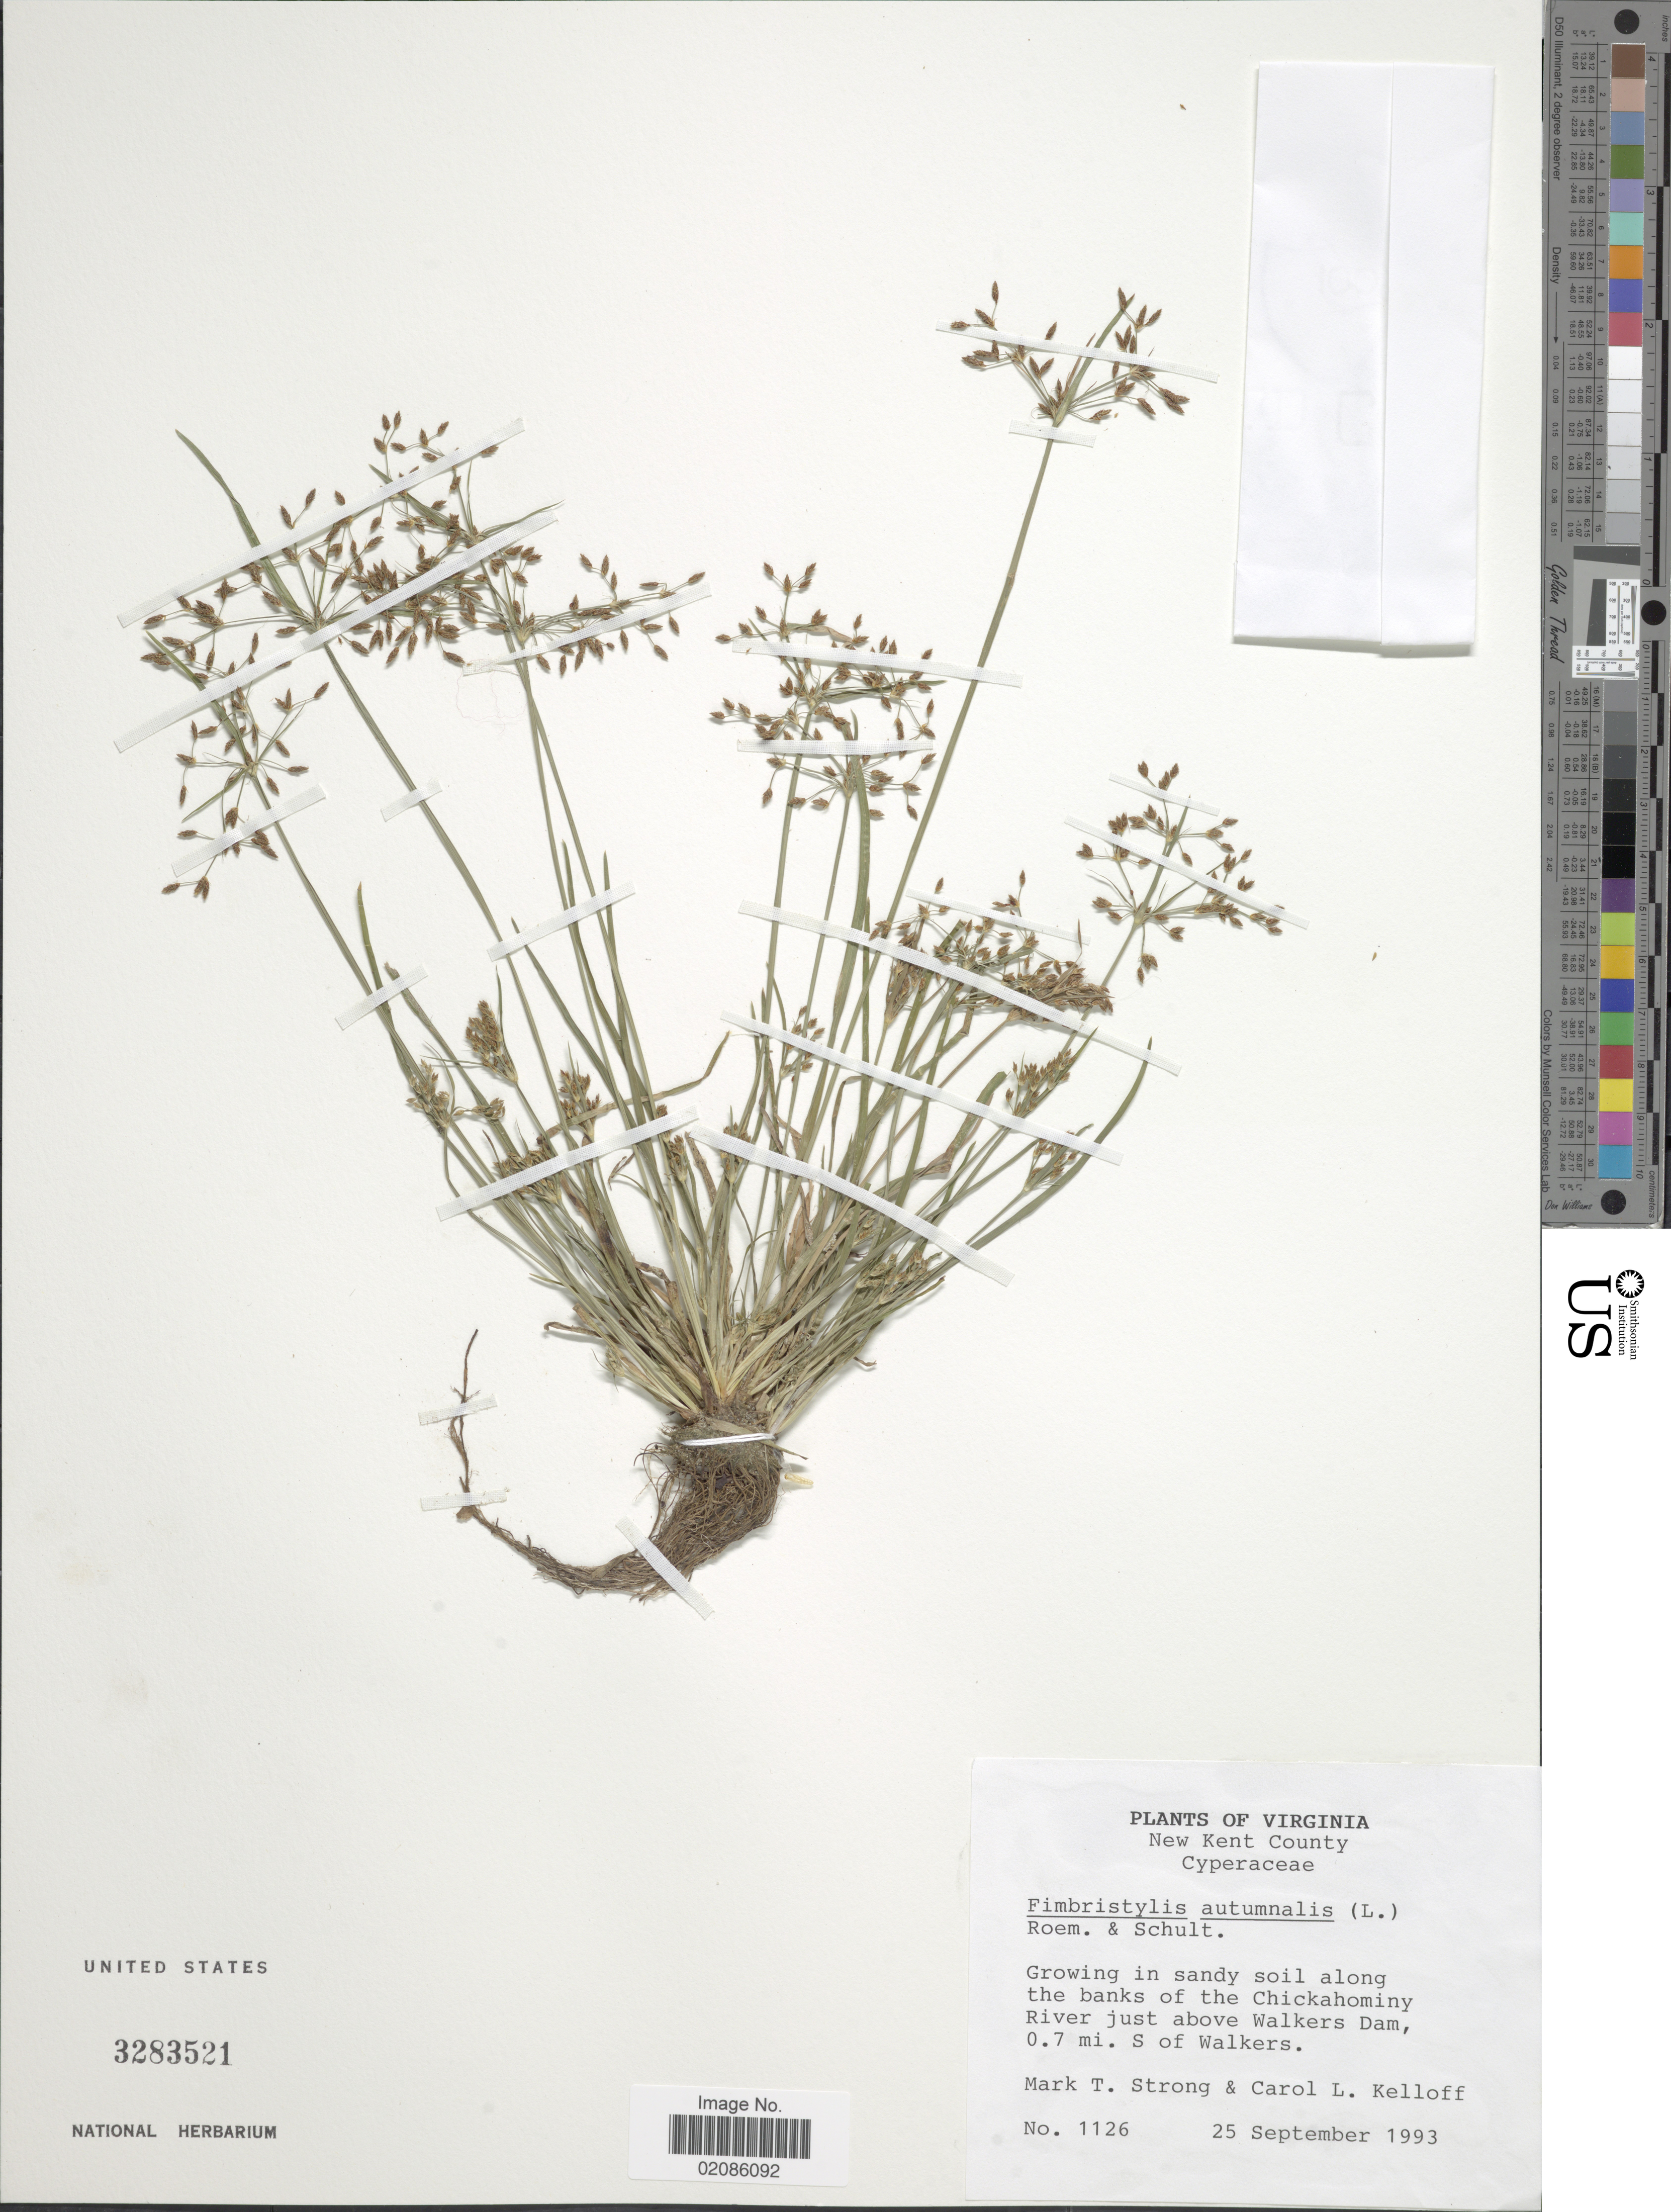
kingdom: Plantae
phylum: Tracheophyta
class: Liliopsida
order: Poales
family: Cyperaceae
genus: Fimbristylis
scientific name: Fimbristylis autumnalis (L.) Roem. & Schult.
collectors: M. T. Strong & C. L. Kelloff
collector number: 1126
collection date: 1993-09-25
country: United States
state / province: Virginia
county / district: New Kent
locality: New Kent County. Growing in sandy soil along the banks of the Chickahominy River just above Walkers Dam, 0.7 mi. S of Walkers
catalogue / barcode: US 3283521